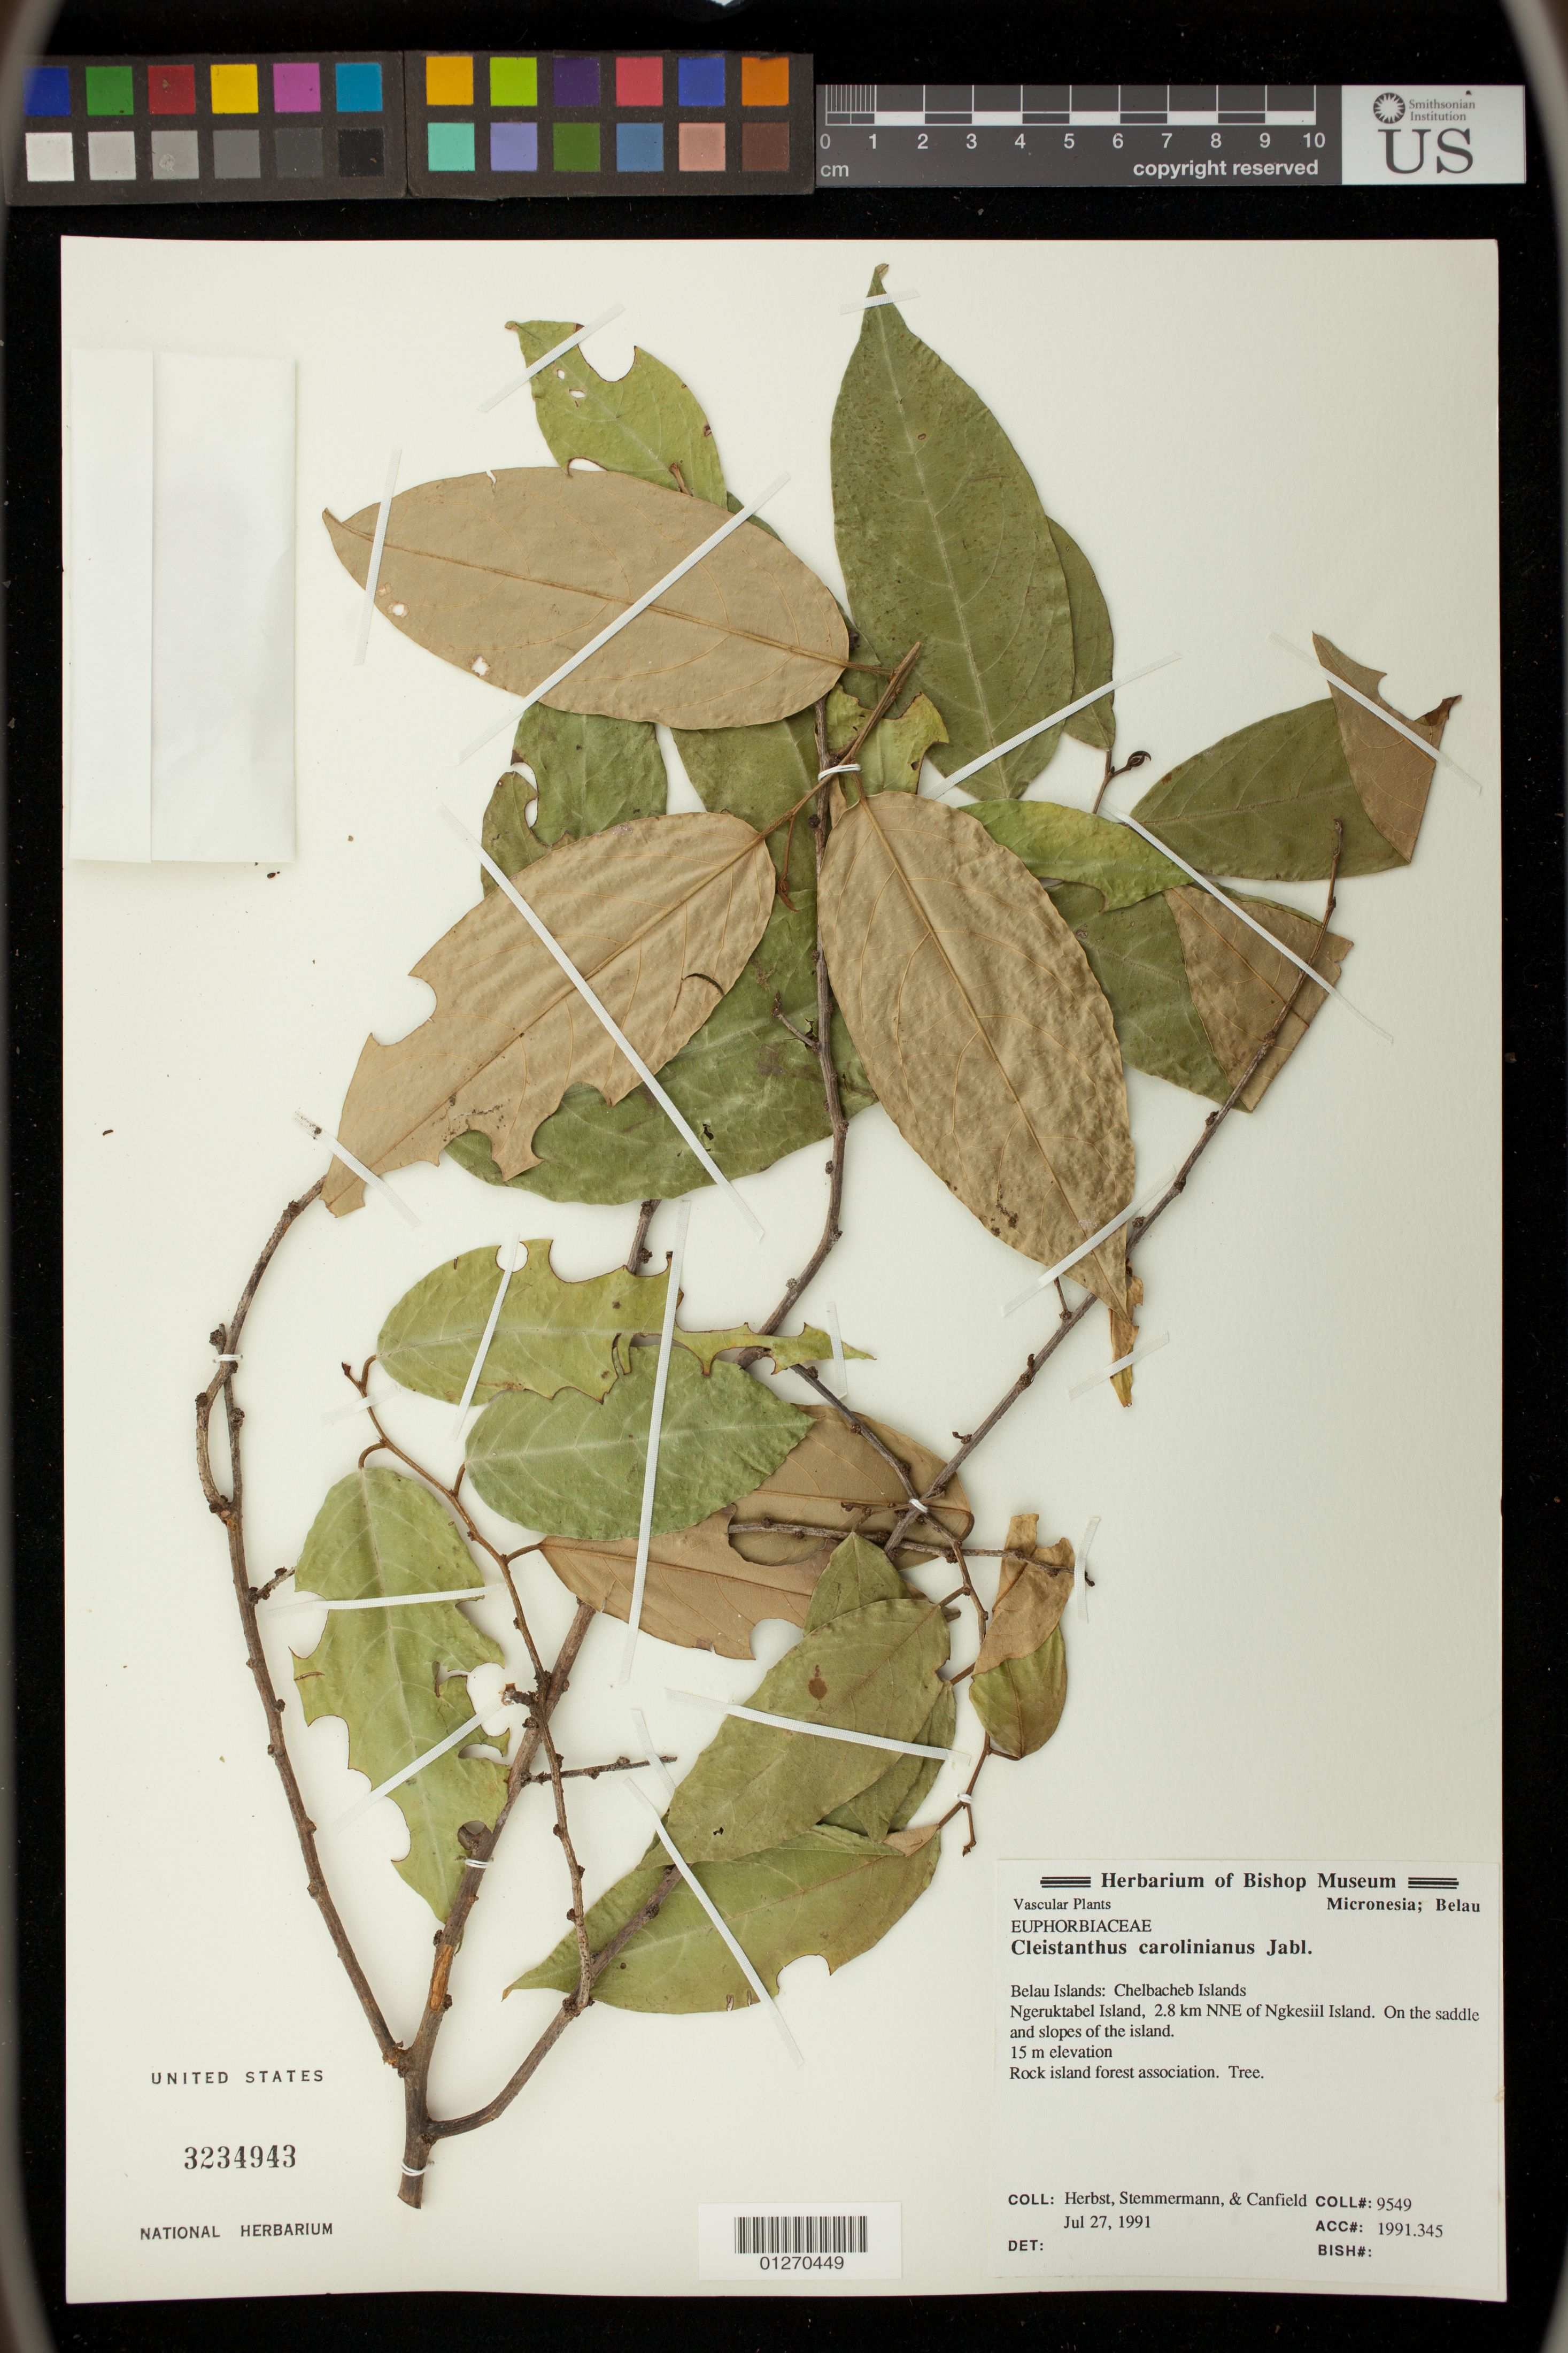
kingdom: Plantae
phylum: Tracheophyta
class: Magnoliopsida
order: Malpighiales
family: Phyllanthaceae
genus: Cleistanthus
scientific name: Cleistanthus carolinianus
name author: Jabl.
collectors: -. Herbst, -. Stemmermann & -. Canfield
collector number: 9549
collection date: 1991-07-27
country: Palau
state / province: Koror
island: Ngeruktabel [Urukthapel]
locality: Belau Islands: Chelbacheb Islands, Ngeruktabel Island, 2.8km NNE of Ngkesiil Island.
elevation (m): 15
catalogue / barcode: US 3234943